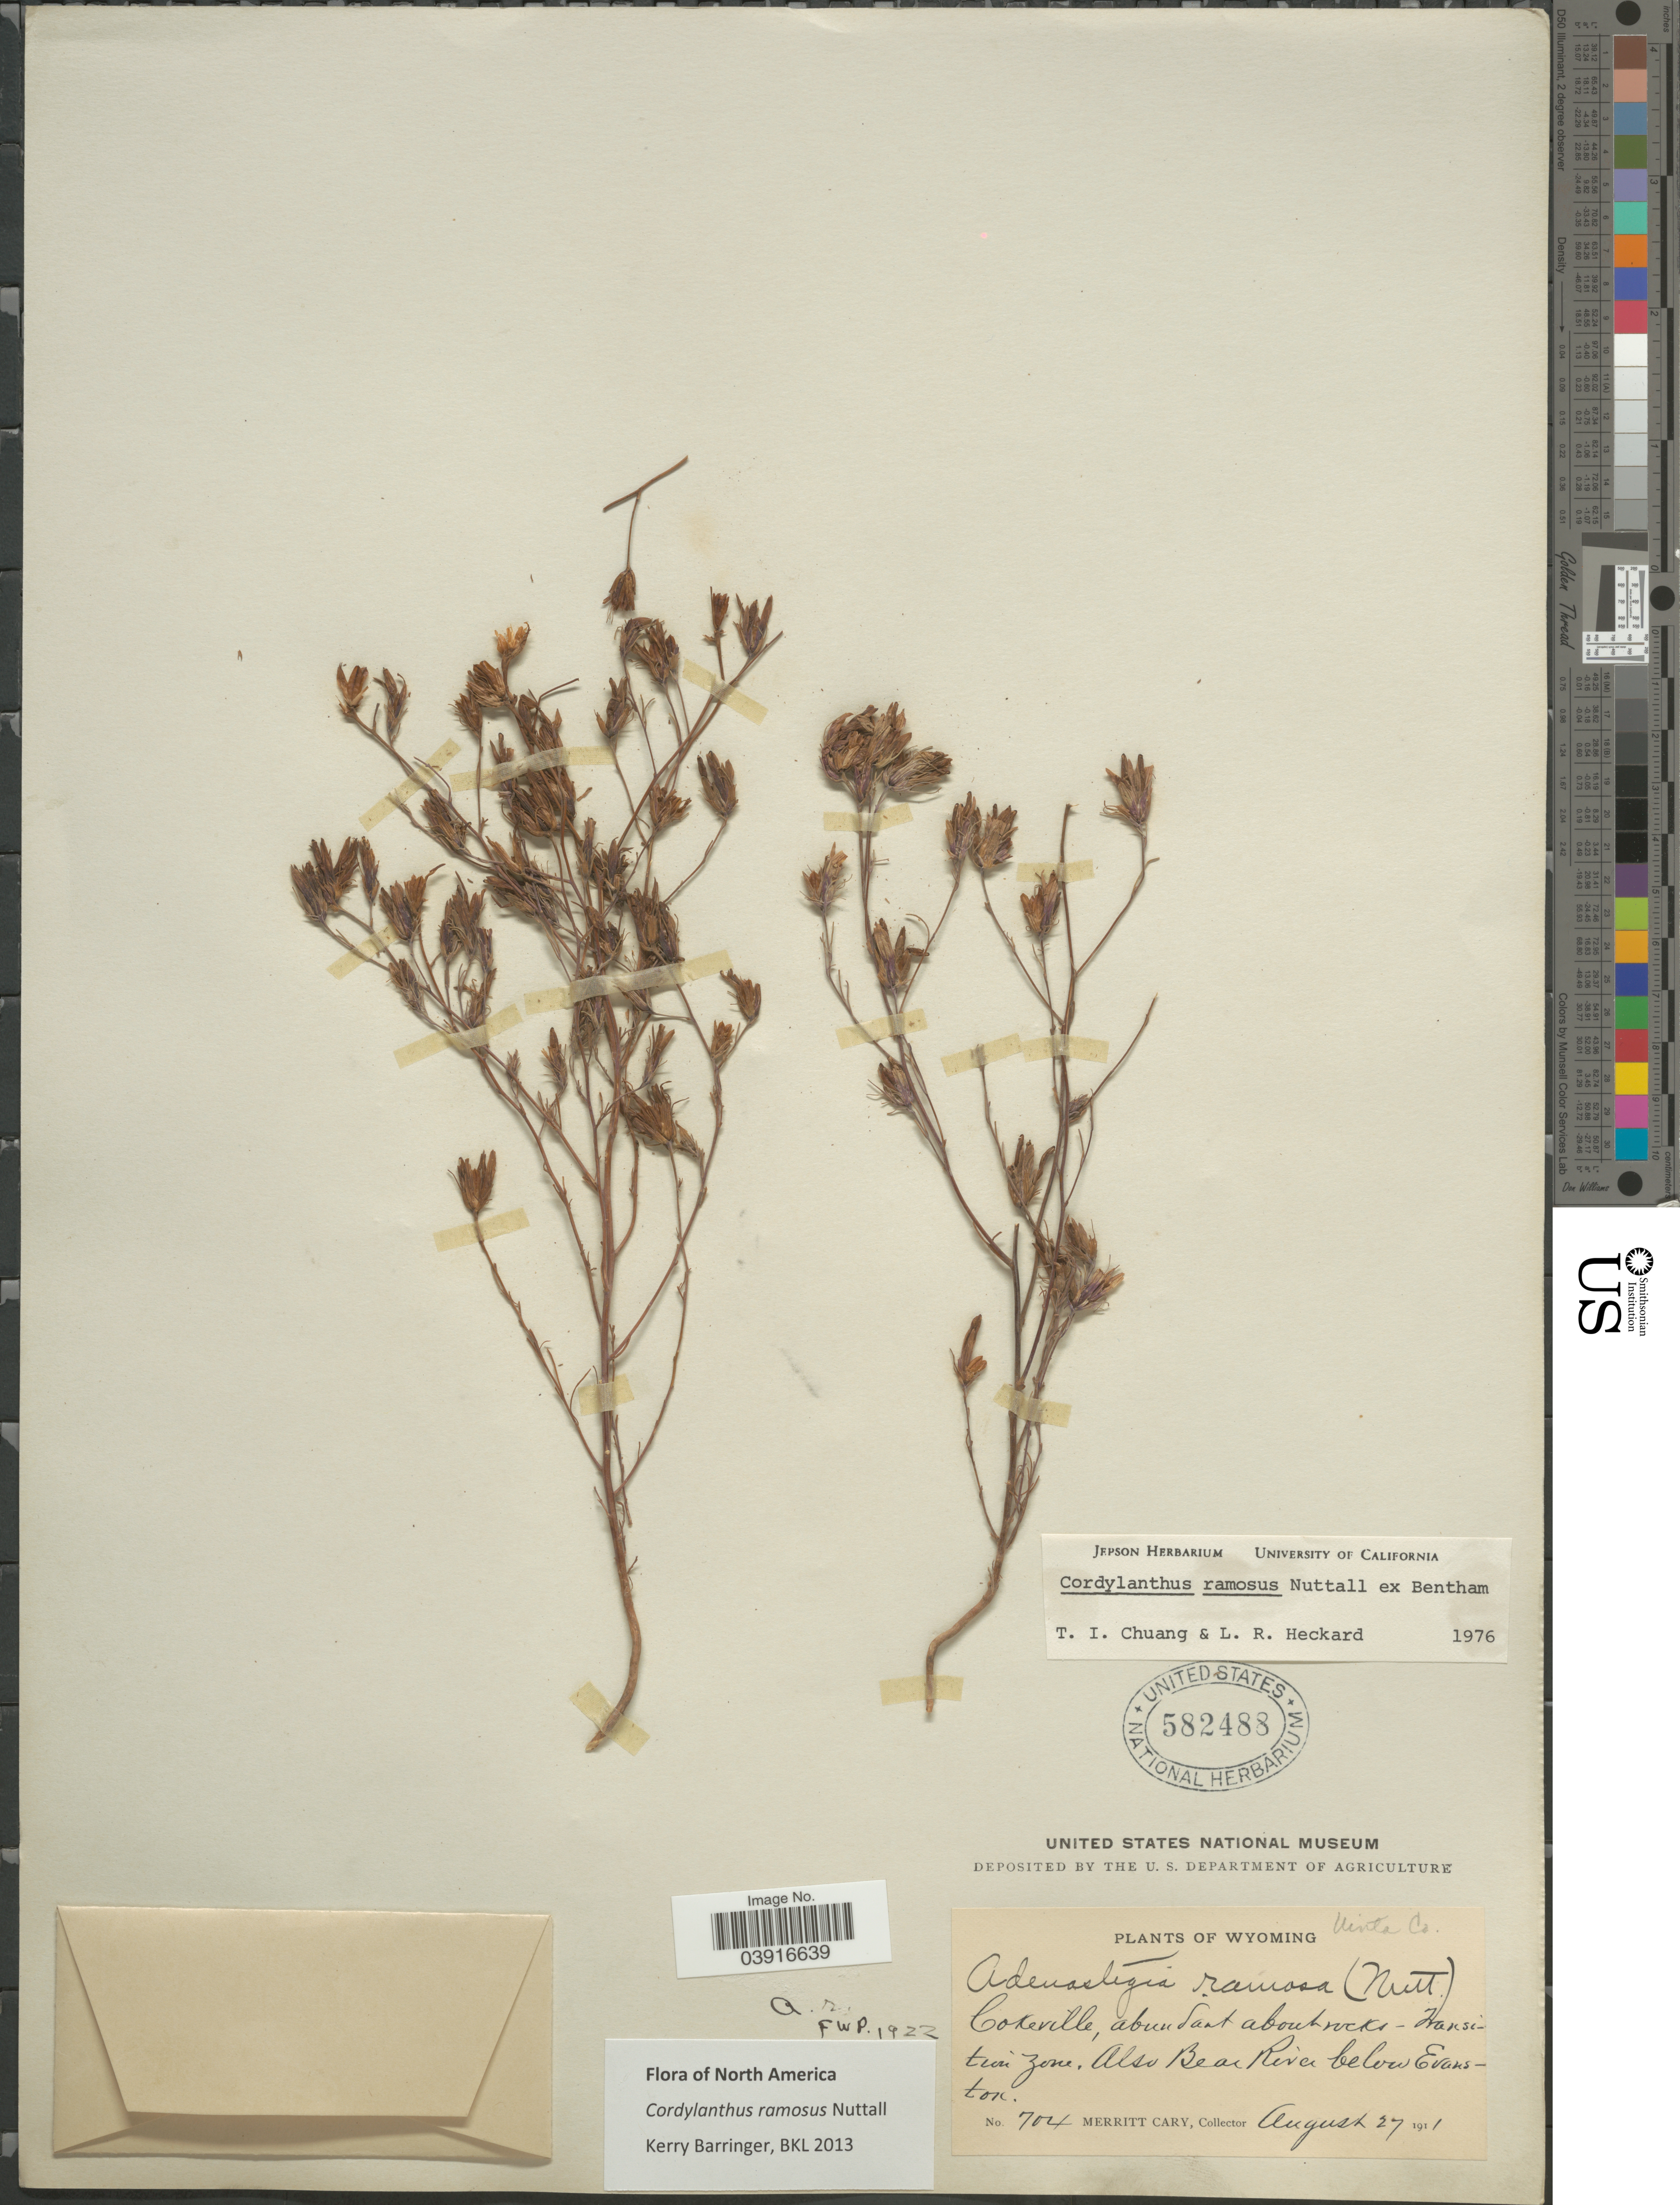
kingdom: Plantae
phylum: Tracheophyta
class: Magnoliopsida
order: Lamiales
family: Orobanchaceae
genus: Cordylanthus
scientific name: Cordylanthus ramosus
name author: Nutt. ex Benth.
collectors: M. Cary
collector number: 704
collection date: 1911-08-27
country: United States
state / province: Wyoming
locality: Uinta Co. Cokeville, about rocks - Trans- twin zone. Also Bear River below Evanston.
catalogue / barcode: US 582488